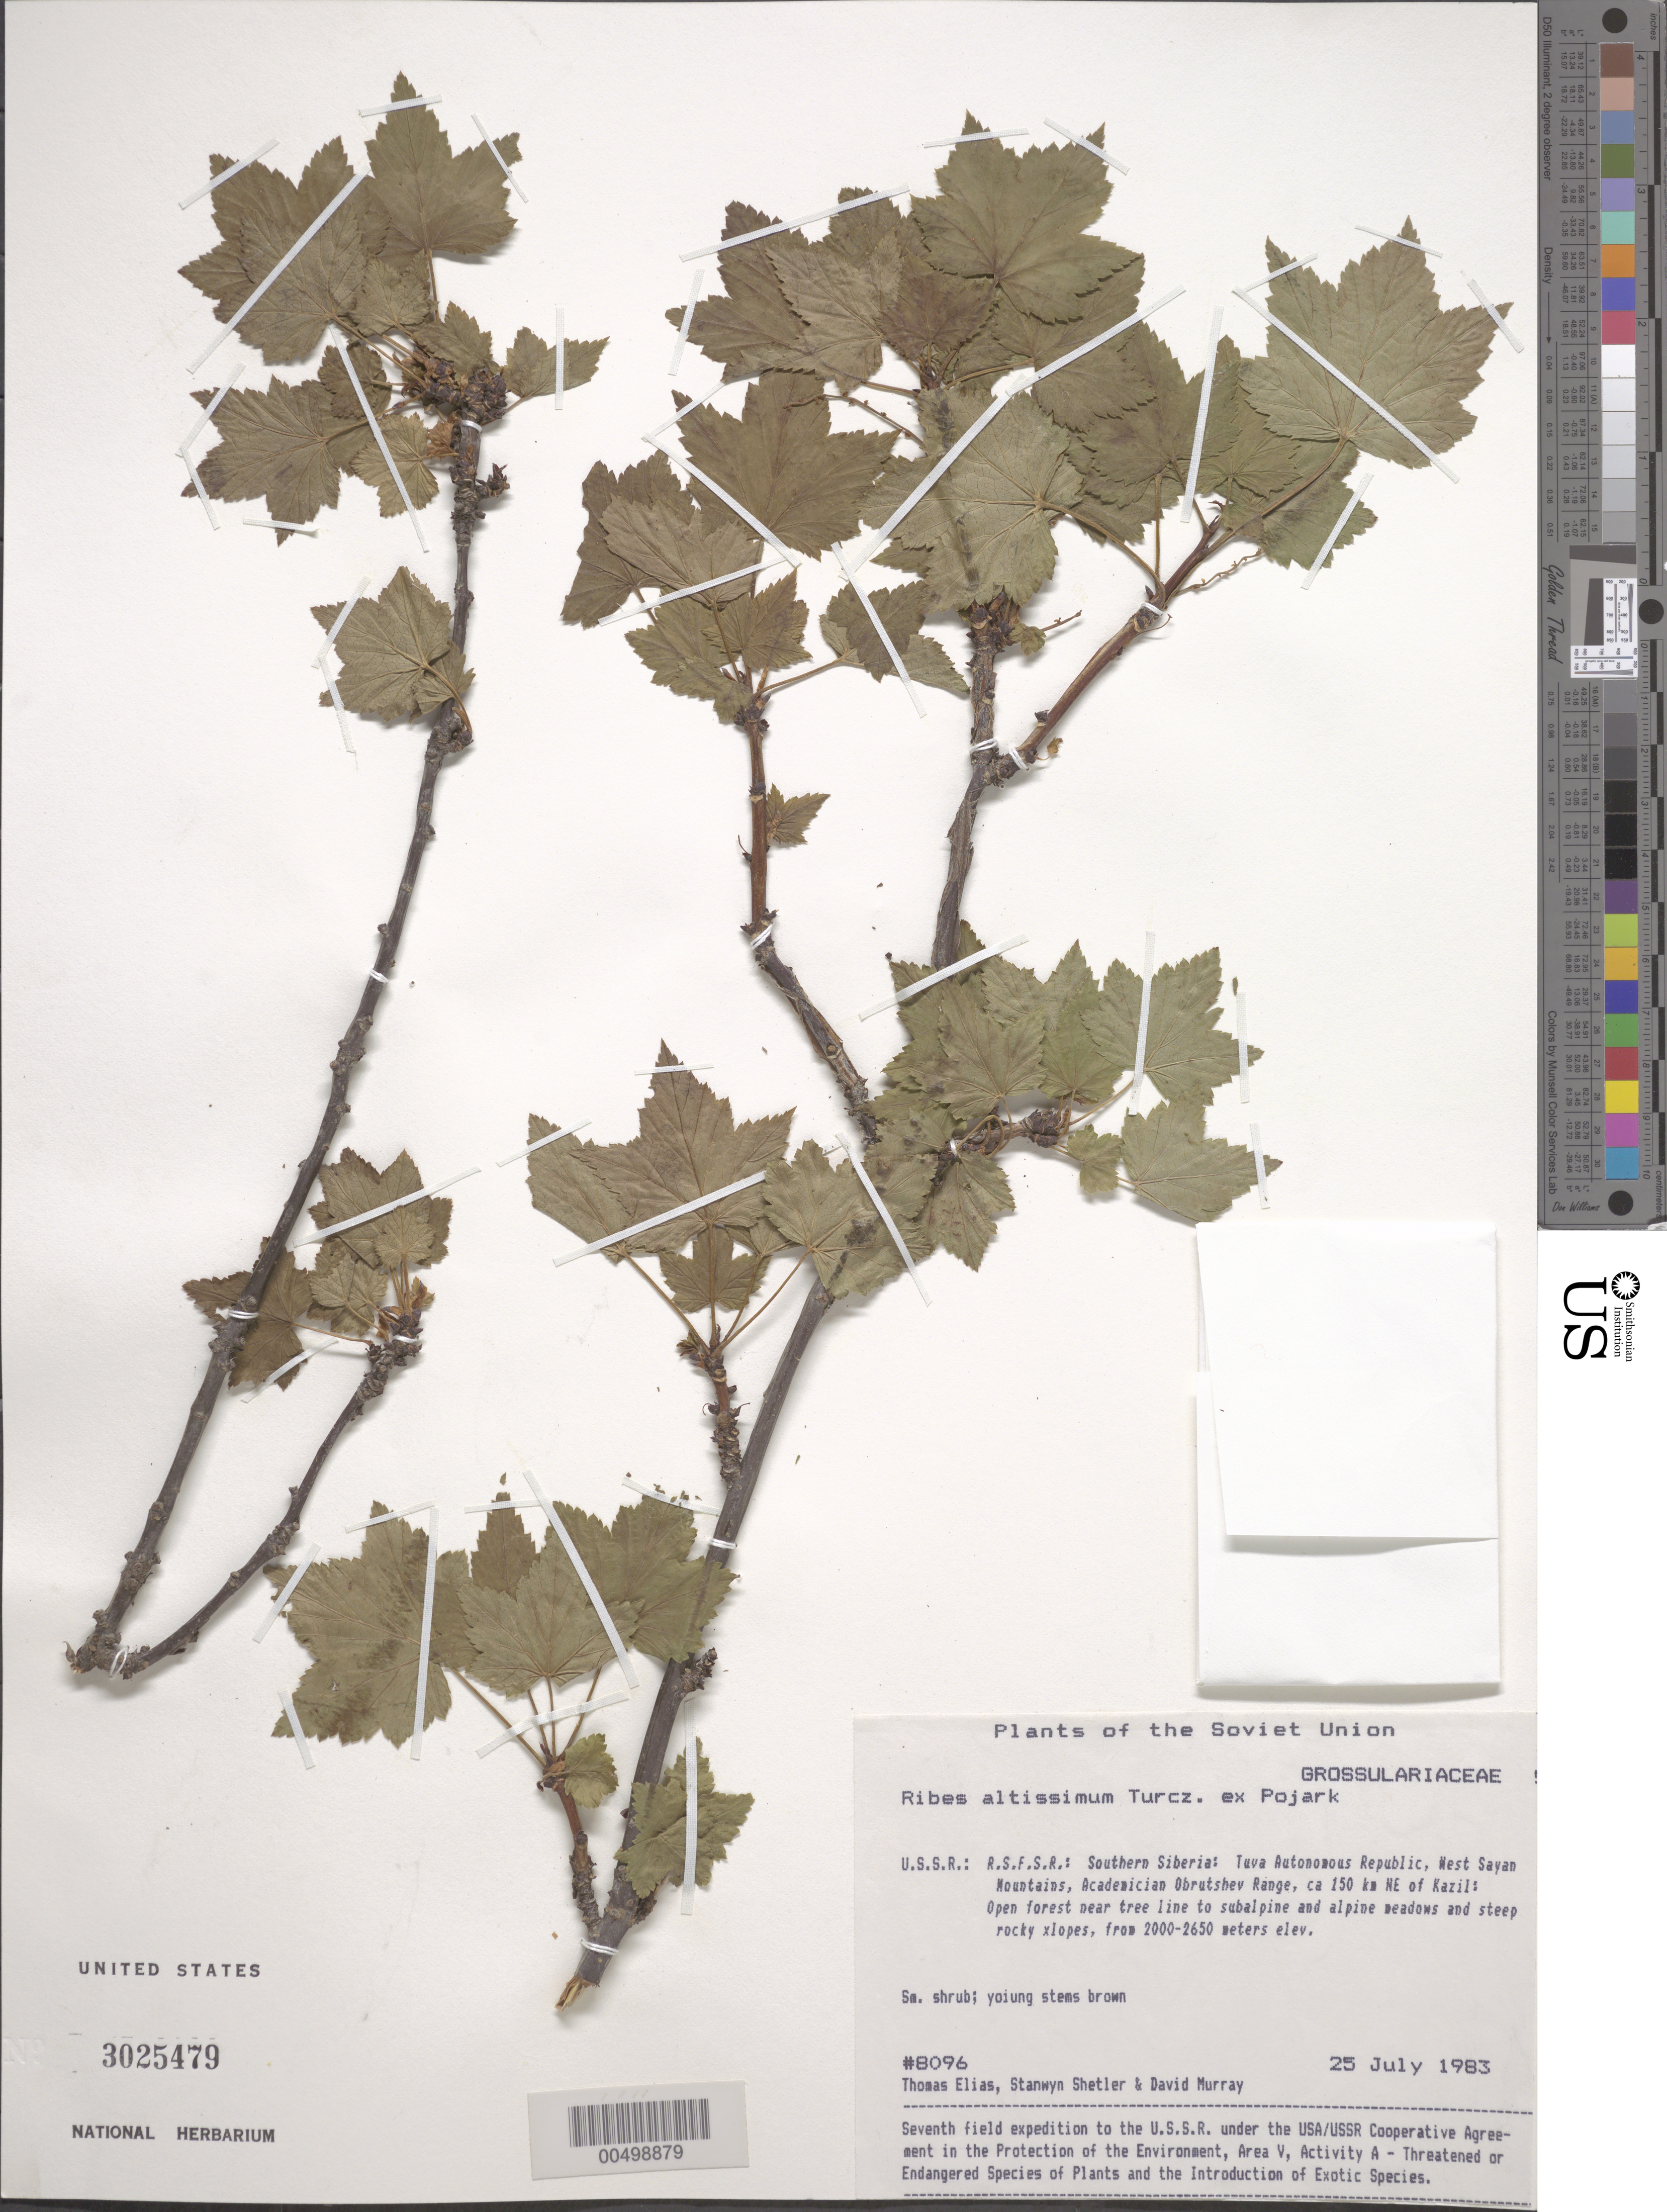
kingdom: Plantae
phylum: Tracheophyta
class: Magnoliopsida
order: Saxifragales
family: Grossulariaceae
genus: Ribes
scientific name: Ribes altissimum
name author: Turcz. ex H. N. Pojark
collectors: T. Elias, S. Shetler & D. F. Murray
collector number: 8096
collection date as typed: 25 Jul 1983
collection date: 1983-07-25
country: Russian Federation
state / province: Tuva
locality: West Sayan Mountains, Academician Obrutshev Range, ca. 150 km NE of Kazil [Kyzyl]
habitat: open forest near tree line to subalpine and alpine meadows and steep rocky slopes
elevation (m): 2000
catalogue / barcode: US 3025479